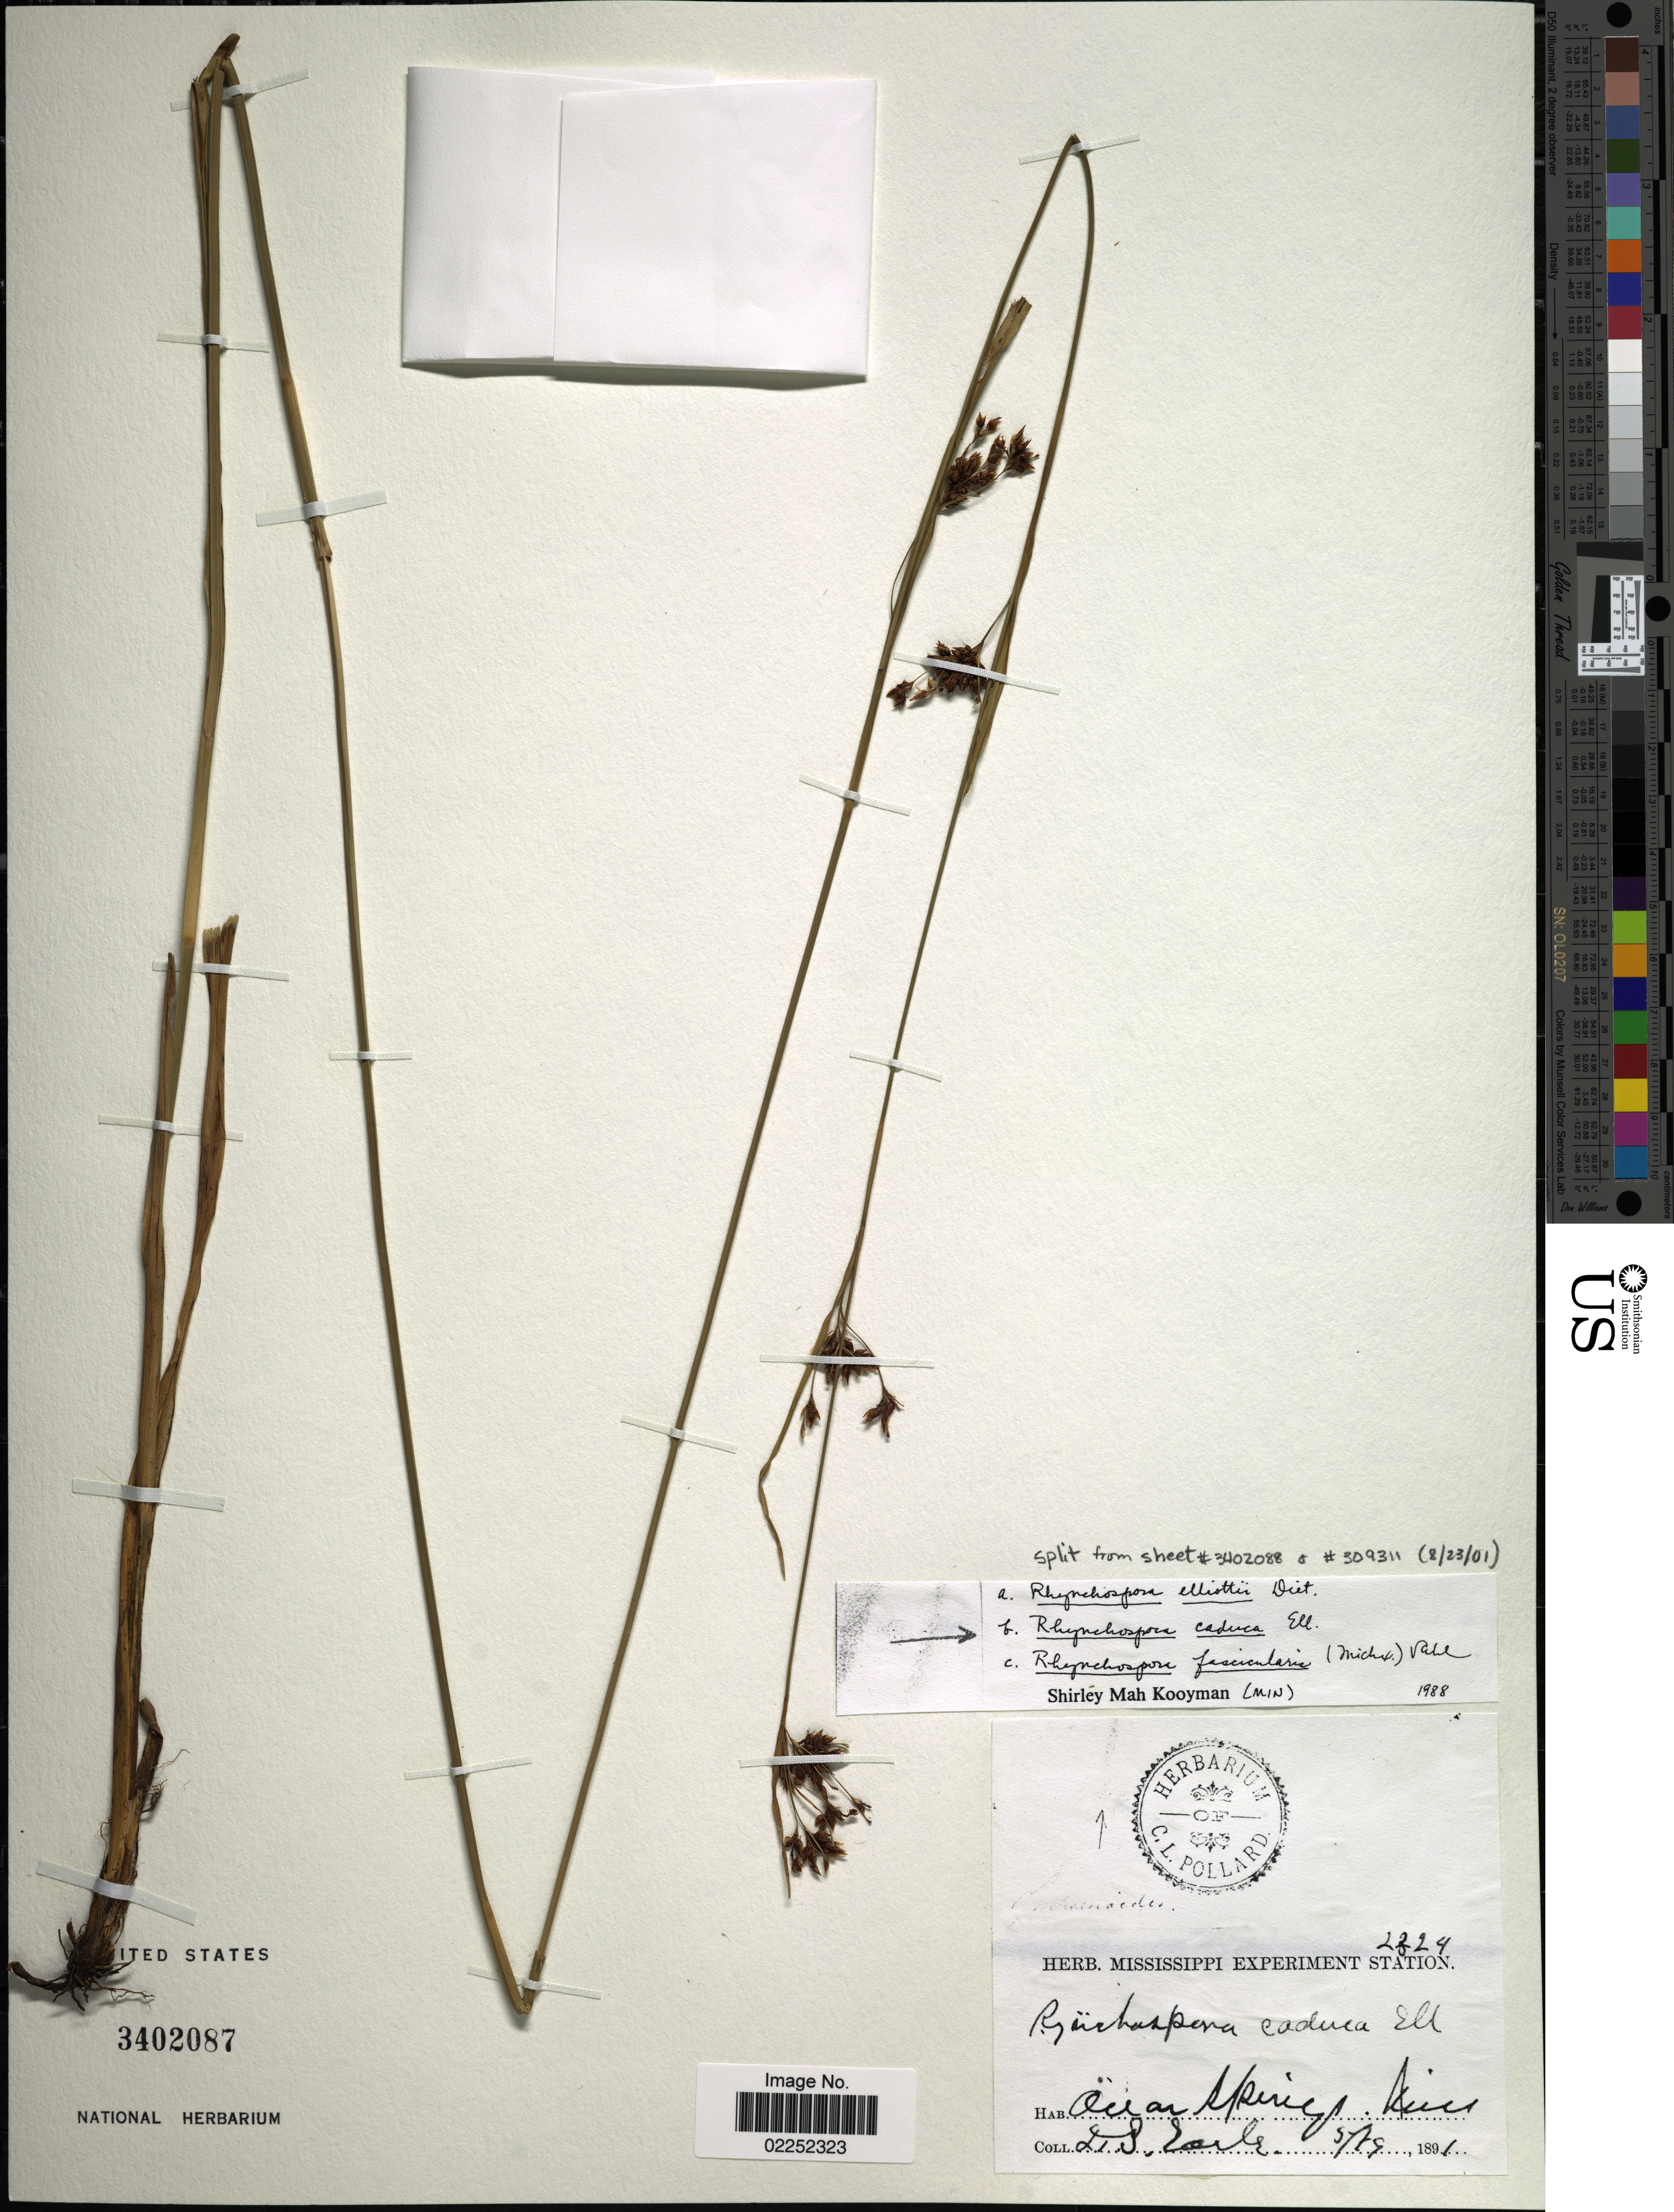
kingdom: Plantae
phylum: Tracheophyta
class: Liliopsida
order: Poales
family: Cyperaceae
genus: Rhynchospora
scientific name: Rhynchospora caduca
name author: Elliott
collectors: L. Earle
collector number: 2224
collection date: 1891-05-19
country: United States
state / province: Mississippi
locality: Ocean Springs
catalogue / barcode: US 3402087